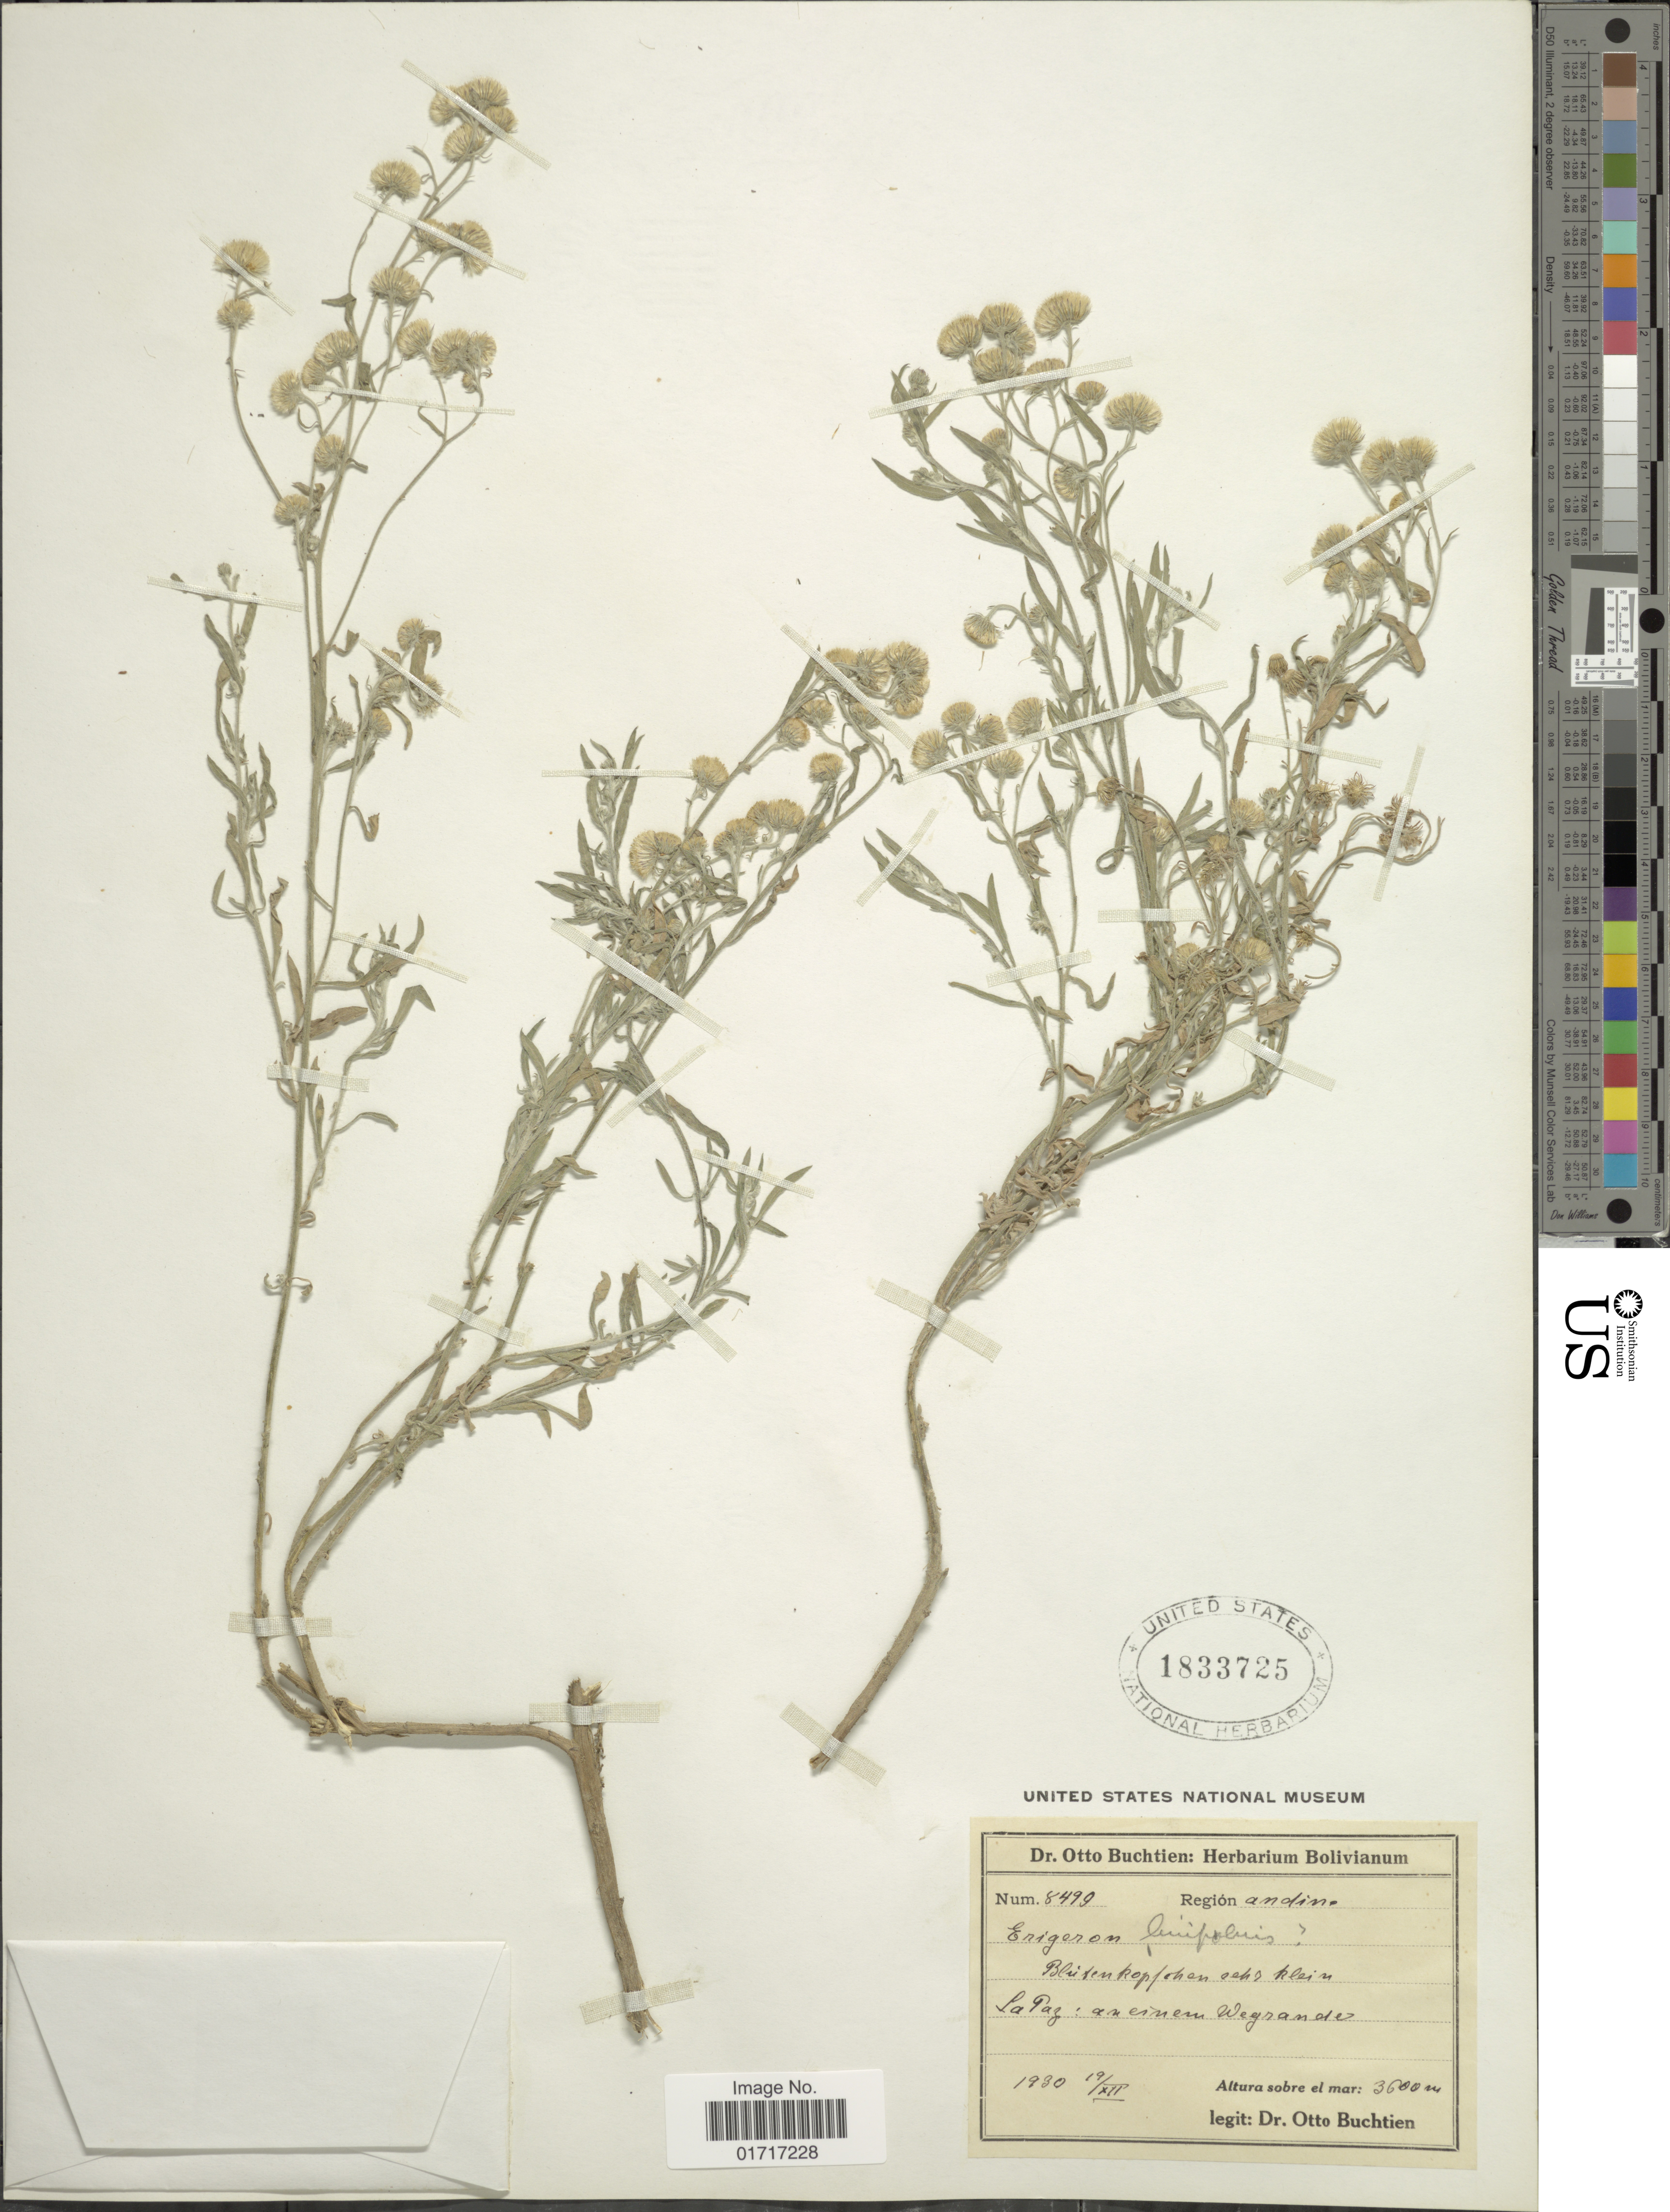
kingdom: Plantae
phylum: Tracheophyta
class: Magnoliopsida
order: Asterales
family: Asteraceae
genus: Erigeron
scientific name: Erigeron bonariensis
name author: L.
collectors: O. Buchtien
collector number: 8490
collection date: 1930-12-19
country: Bolivia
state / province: La Paz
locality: La Paz: anesnem Wegrande, Region Andina.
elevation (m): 3600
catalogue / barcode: US 1833725